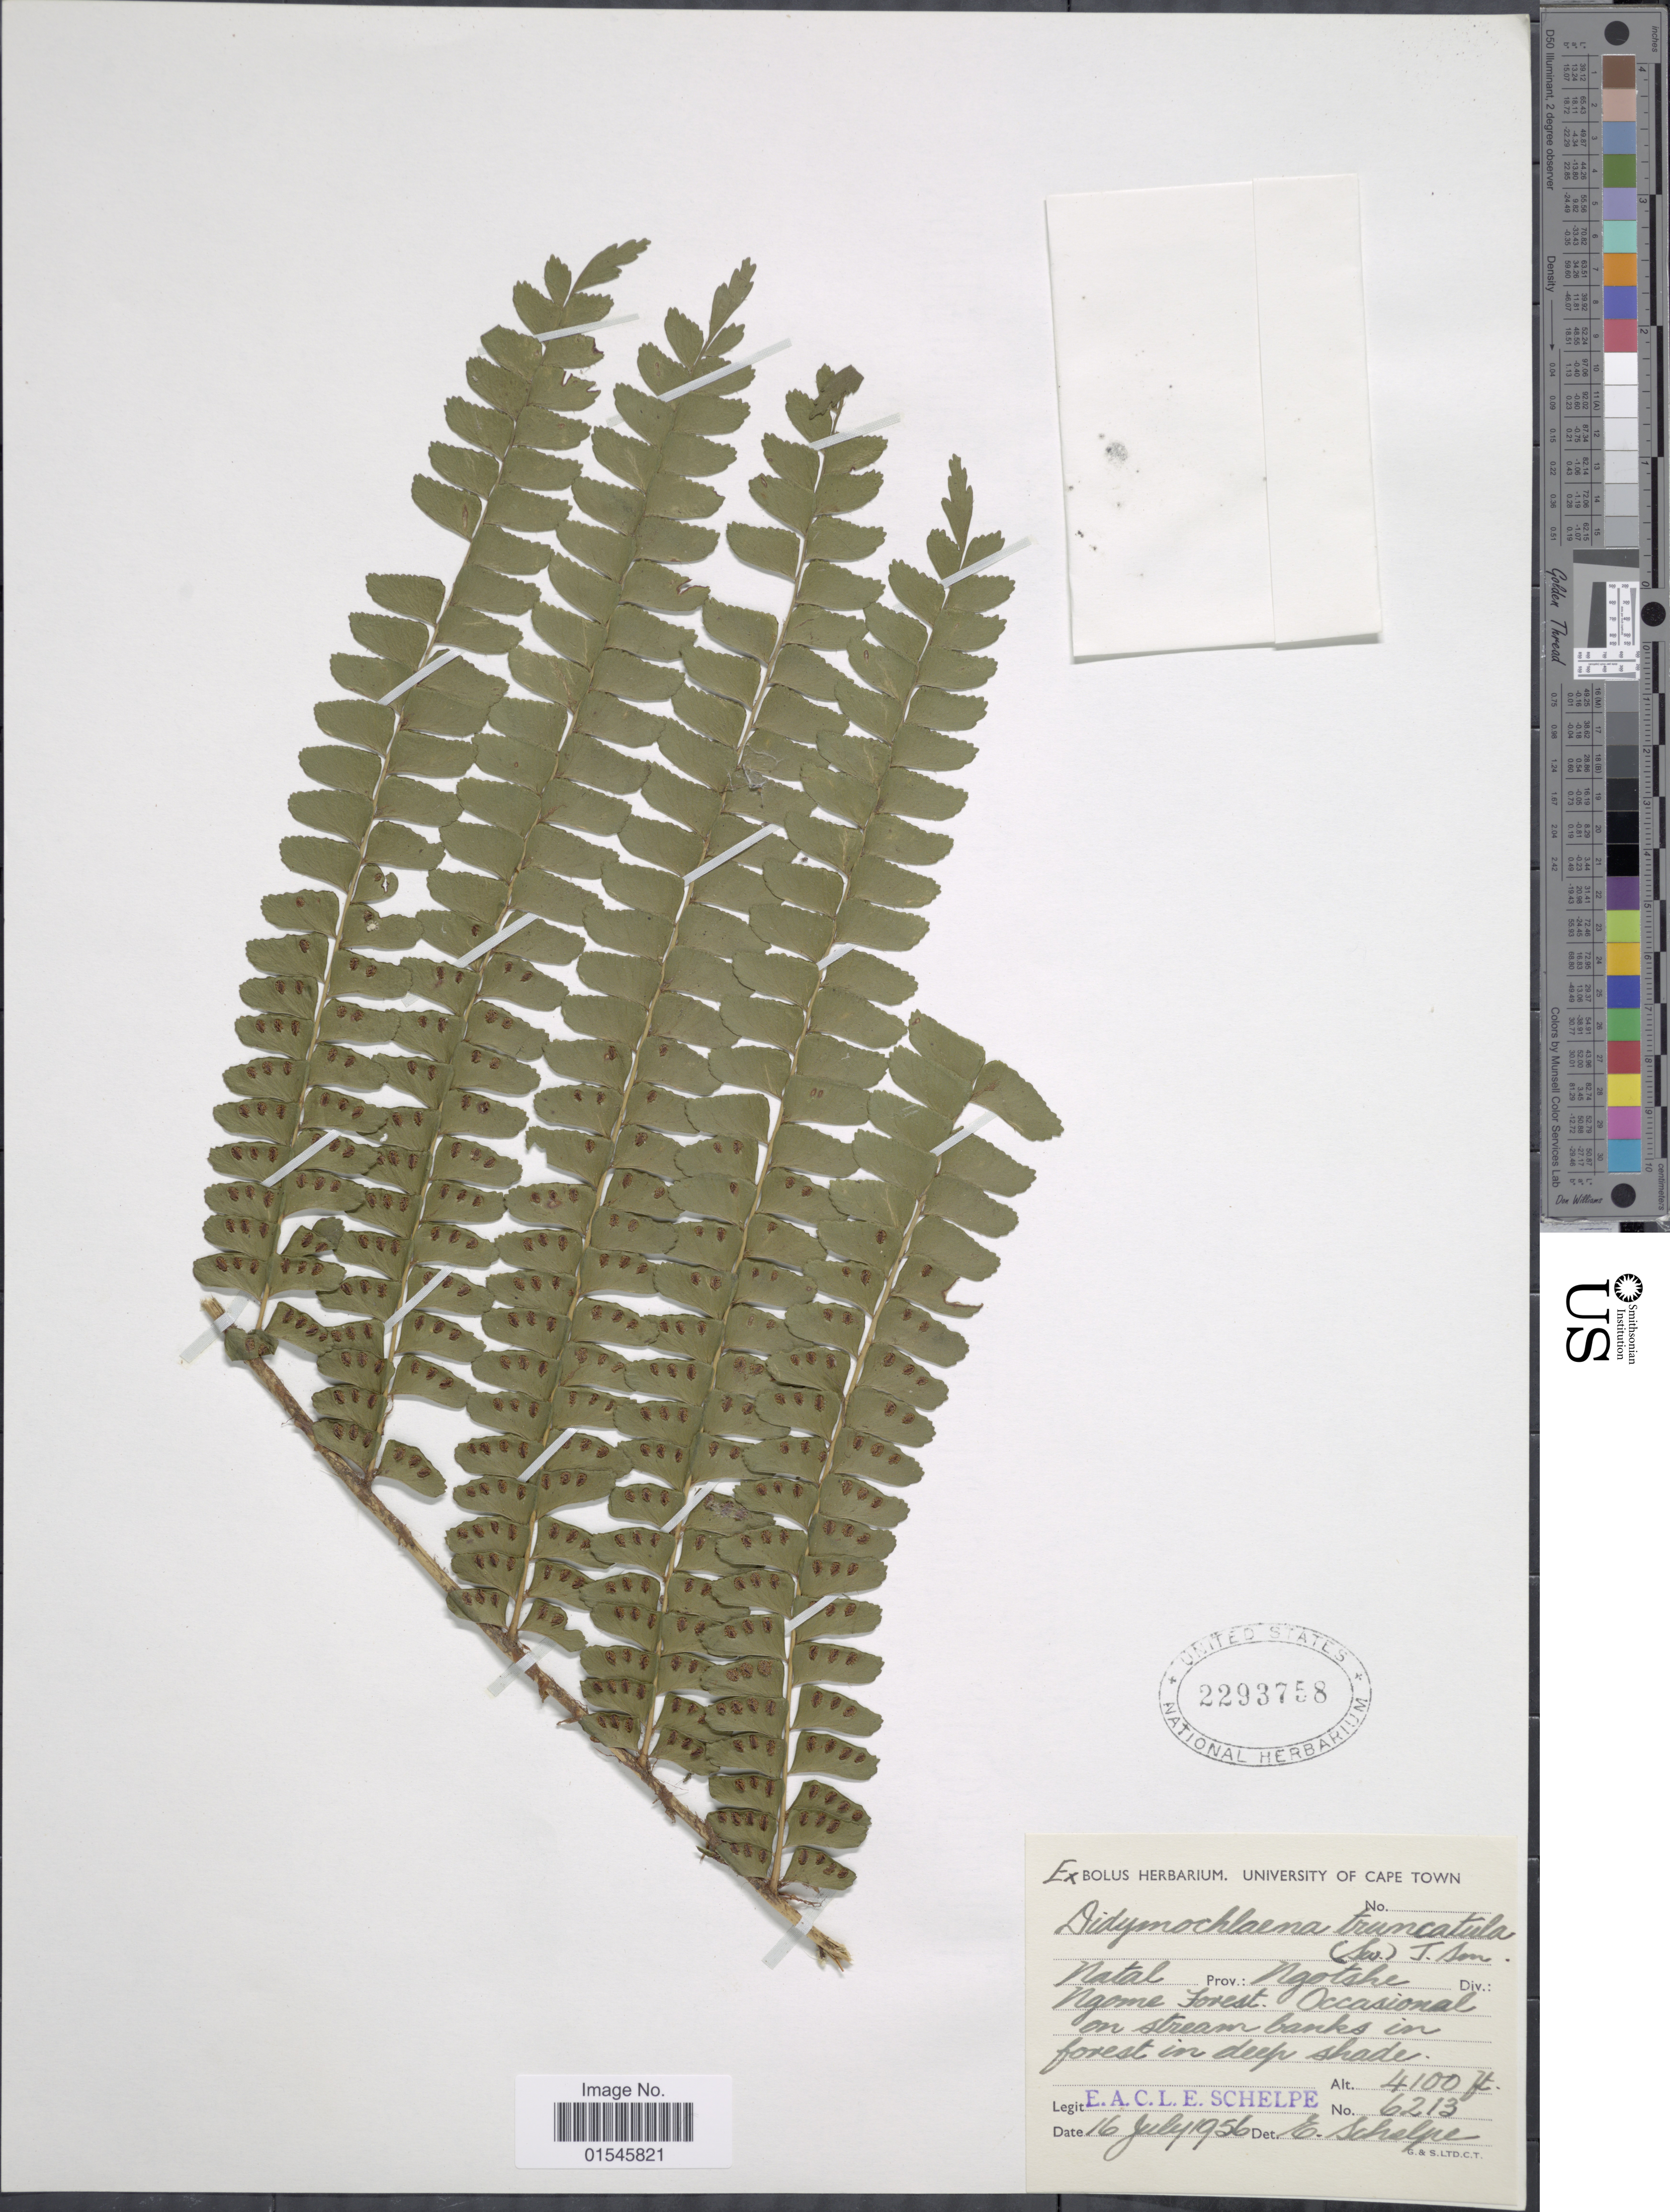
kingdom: Plantae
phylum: Tracheophyta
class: Polypodiopsida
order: Polypodiales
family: Didymochlaenaceae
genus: Didymochlaena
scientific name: Didymochlaena truncatula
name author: (Sw.) J. Sm.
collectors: E. A. C. L. E. Schelpe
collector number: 6213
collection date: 1956-07-16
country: South Africa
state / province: KwaZulu-Natal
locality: Natal, prov. Ngotshe, Ngome Forest. occasional on stream banks in forest in deep shade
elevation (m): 1250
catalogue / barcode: US 2293758